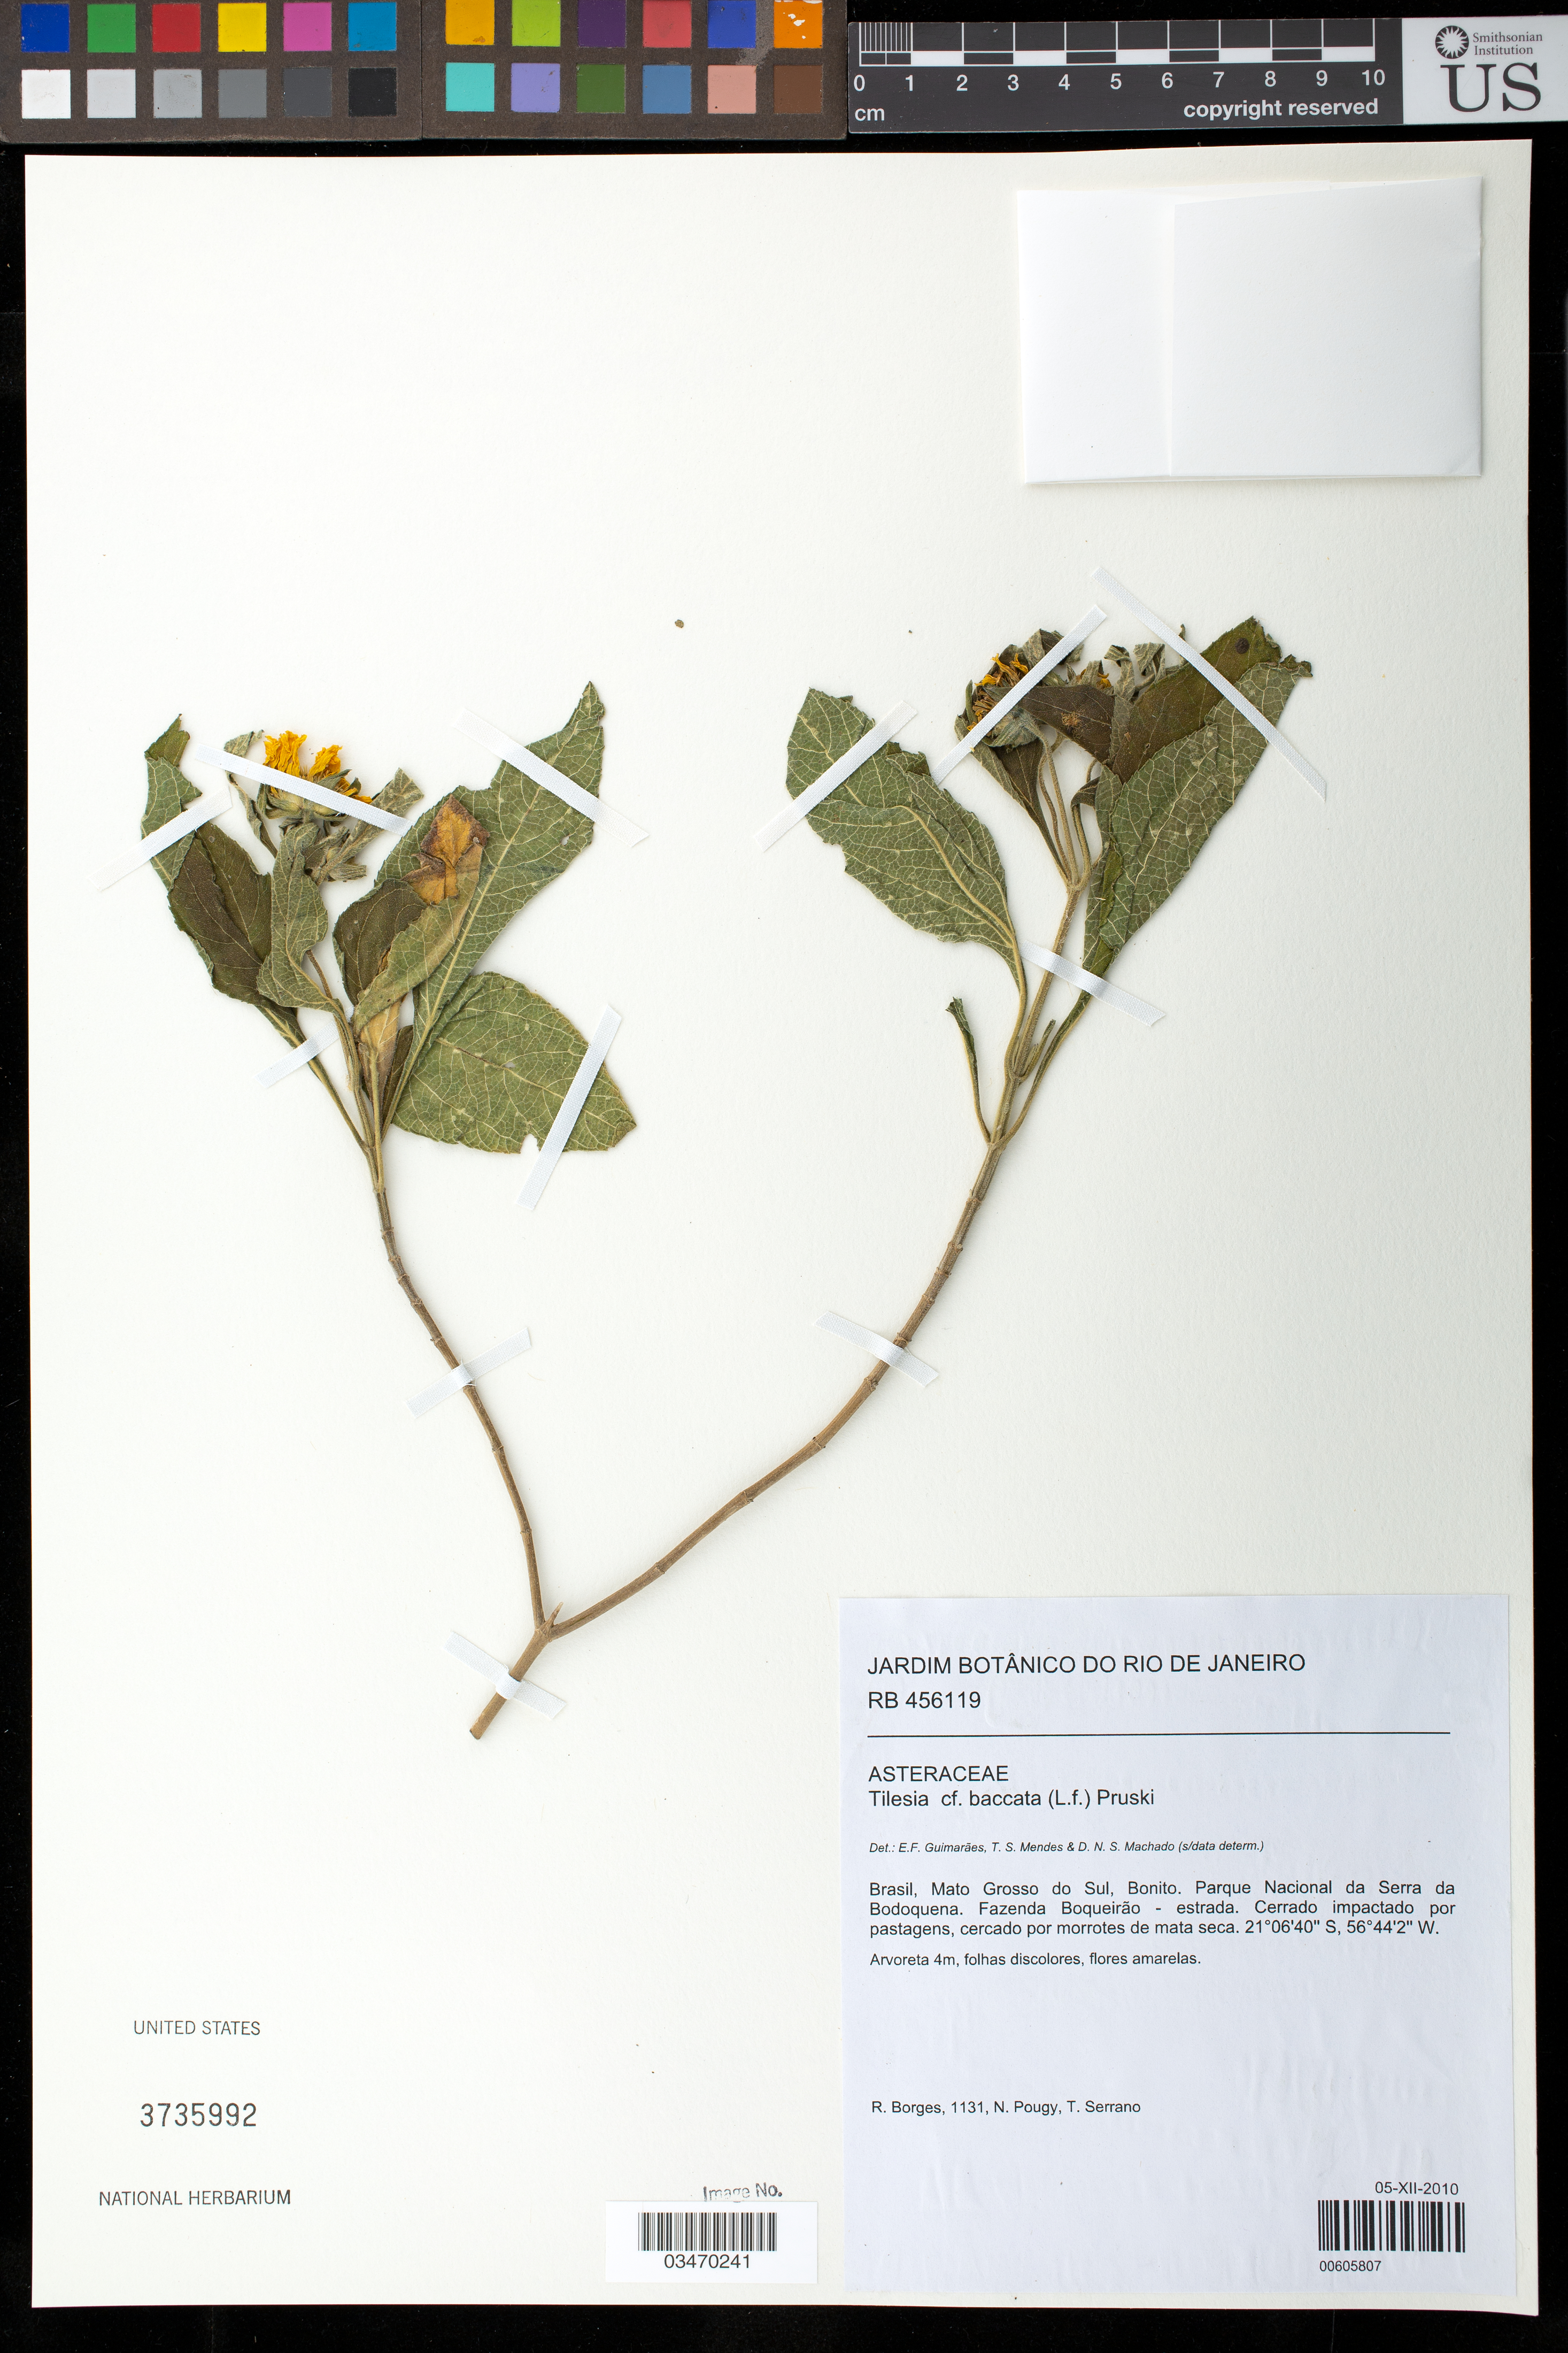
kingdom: Plantae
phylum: Tracheophyta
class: Magnoliopsida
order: Asterales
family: Asteraceae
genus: Tilesia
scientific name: Tilesia baccata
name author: (L.) Pruski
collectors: L. M. Borges, A. Bevacqua, A. Quinet & T. Serrano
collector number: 1131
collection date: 2010-12-05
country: Brazil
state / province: Mato Grosso do Sul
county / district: Bonito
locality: Parque Nacional da Serra da Bodoquena. Fazenda Boqueirao- rio Perdido.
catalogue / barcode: US 3735992